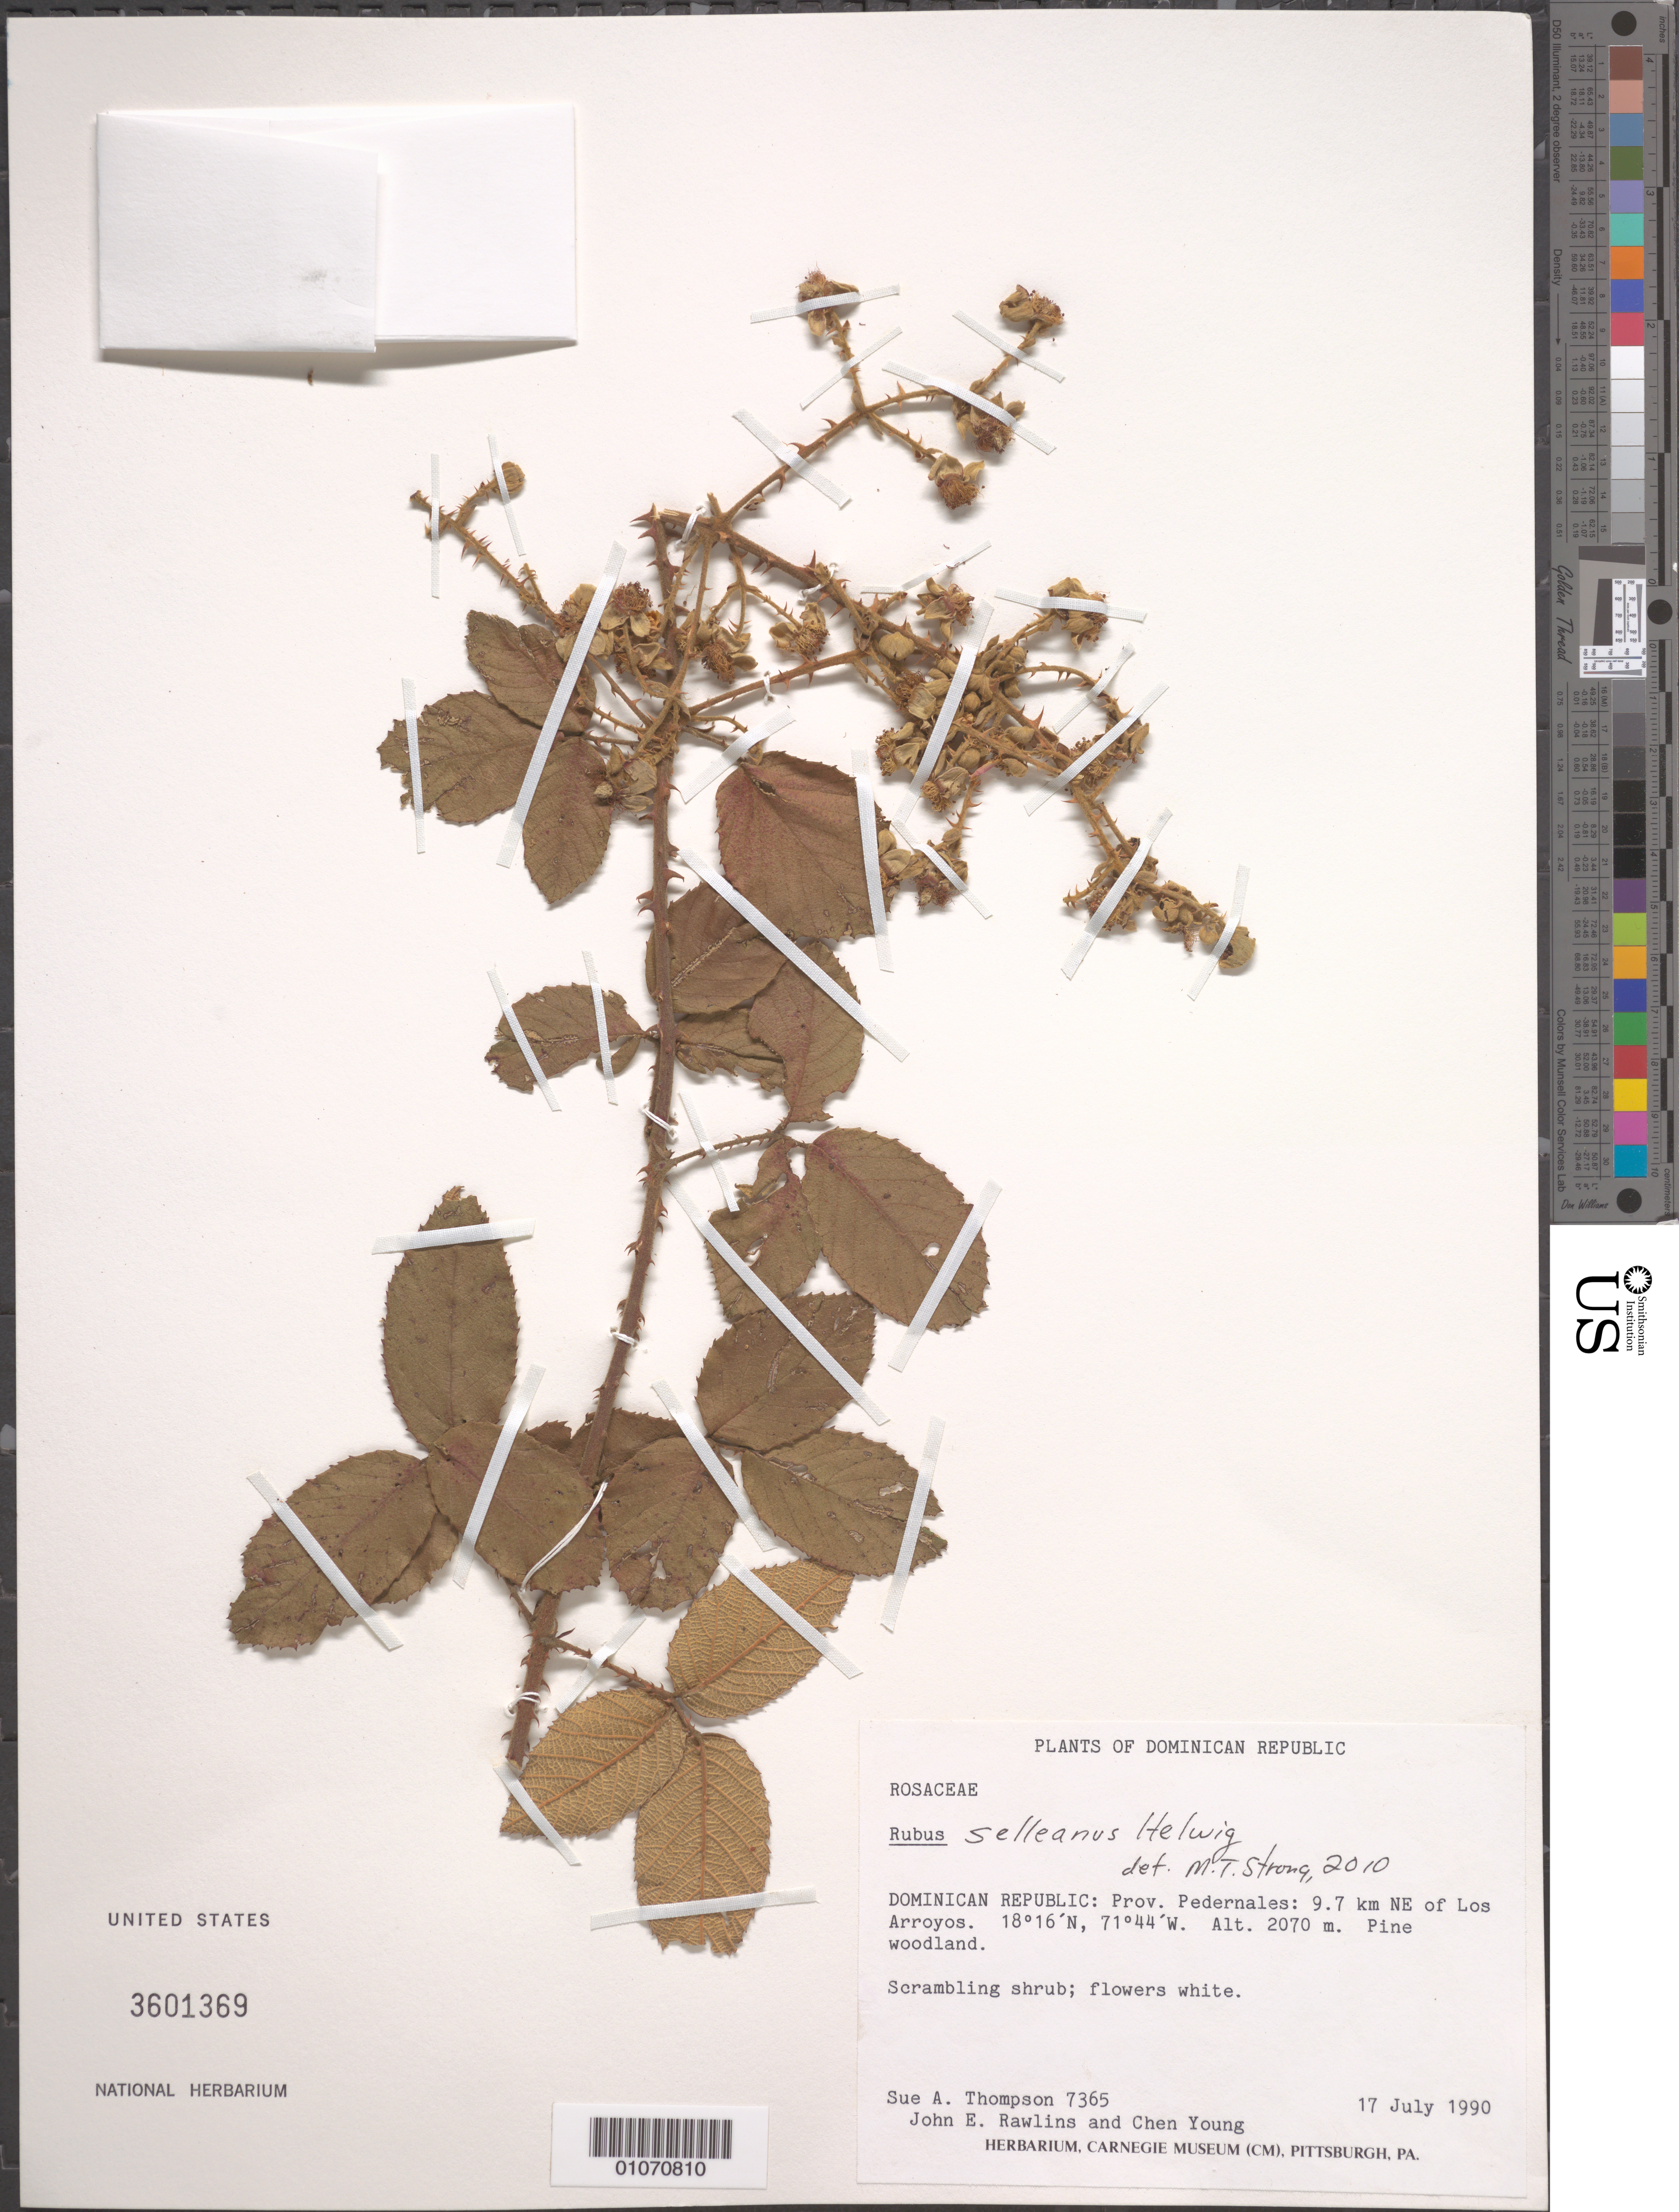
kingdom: Plantae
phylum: Tracheophyta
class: Magnoliopsida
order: Rosales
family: Rosaceae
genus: Rubus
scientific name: Rubus selleanus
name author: Helwig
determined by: Strong, M. T., (US), Smithsonian Institution - National Museum of Natural History (UNITED STATES)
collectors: S. A. Thompson, J. Rawlins & C. Young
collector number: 7365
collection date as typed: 17 Jul 1990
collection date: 1990-07-17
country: Dominican Republic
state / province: Pedernales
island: Hispaniola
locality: Los Arroyos, 9,7 km NE of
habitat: Pine woodlands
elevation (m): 2070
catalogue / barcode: US 3601369